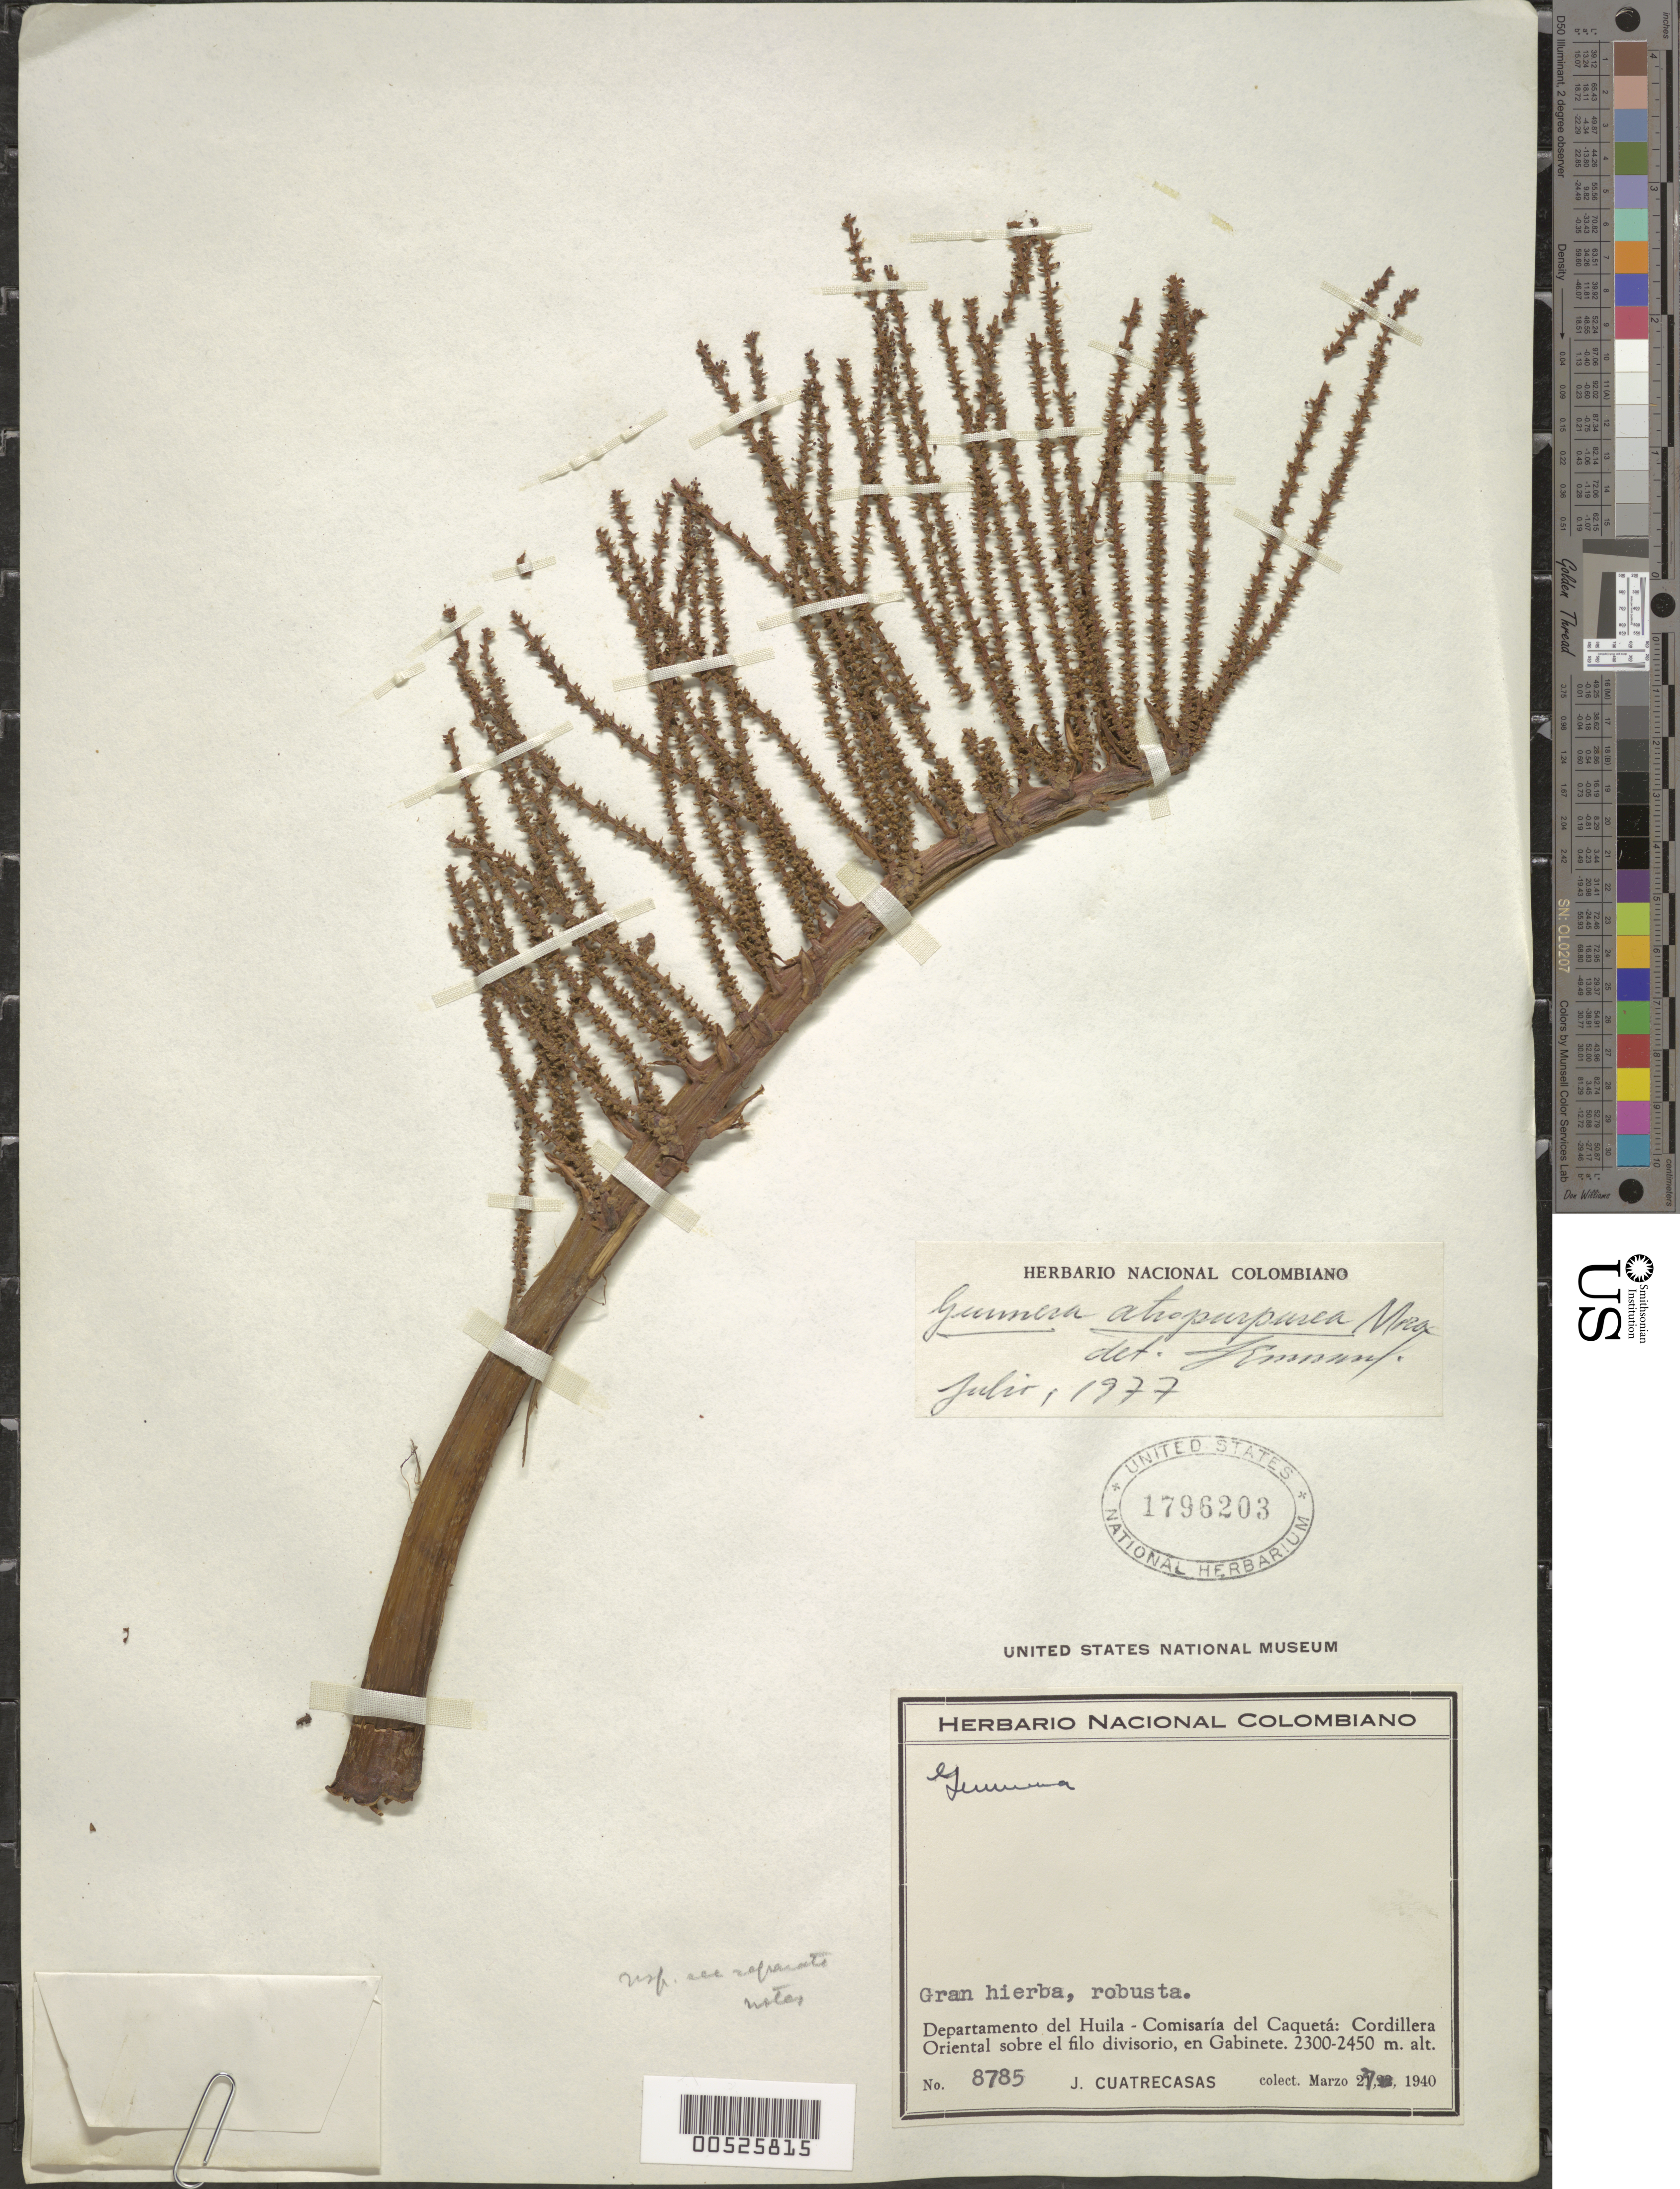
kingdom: Plantae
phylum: Tracheophyta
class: Magnoliopsida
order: Gunnerales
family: Gunneraceae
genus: Gunnera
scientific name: Gunnera atropurpurea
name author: L.E. Mora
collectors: J. Cuatrecasas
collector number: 8785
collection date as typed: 27 Mar 1940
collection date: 1940-03-27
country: Colombia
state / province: Huila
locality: Comisaria del Caqueta, Cordillera Oriental Sobre El Filo Divisorio, en Gabinete.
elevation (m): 2300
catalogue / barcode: US 1796203